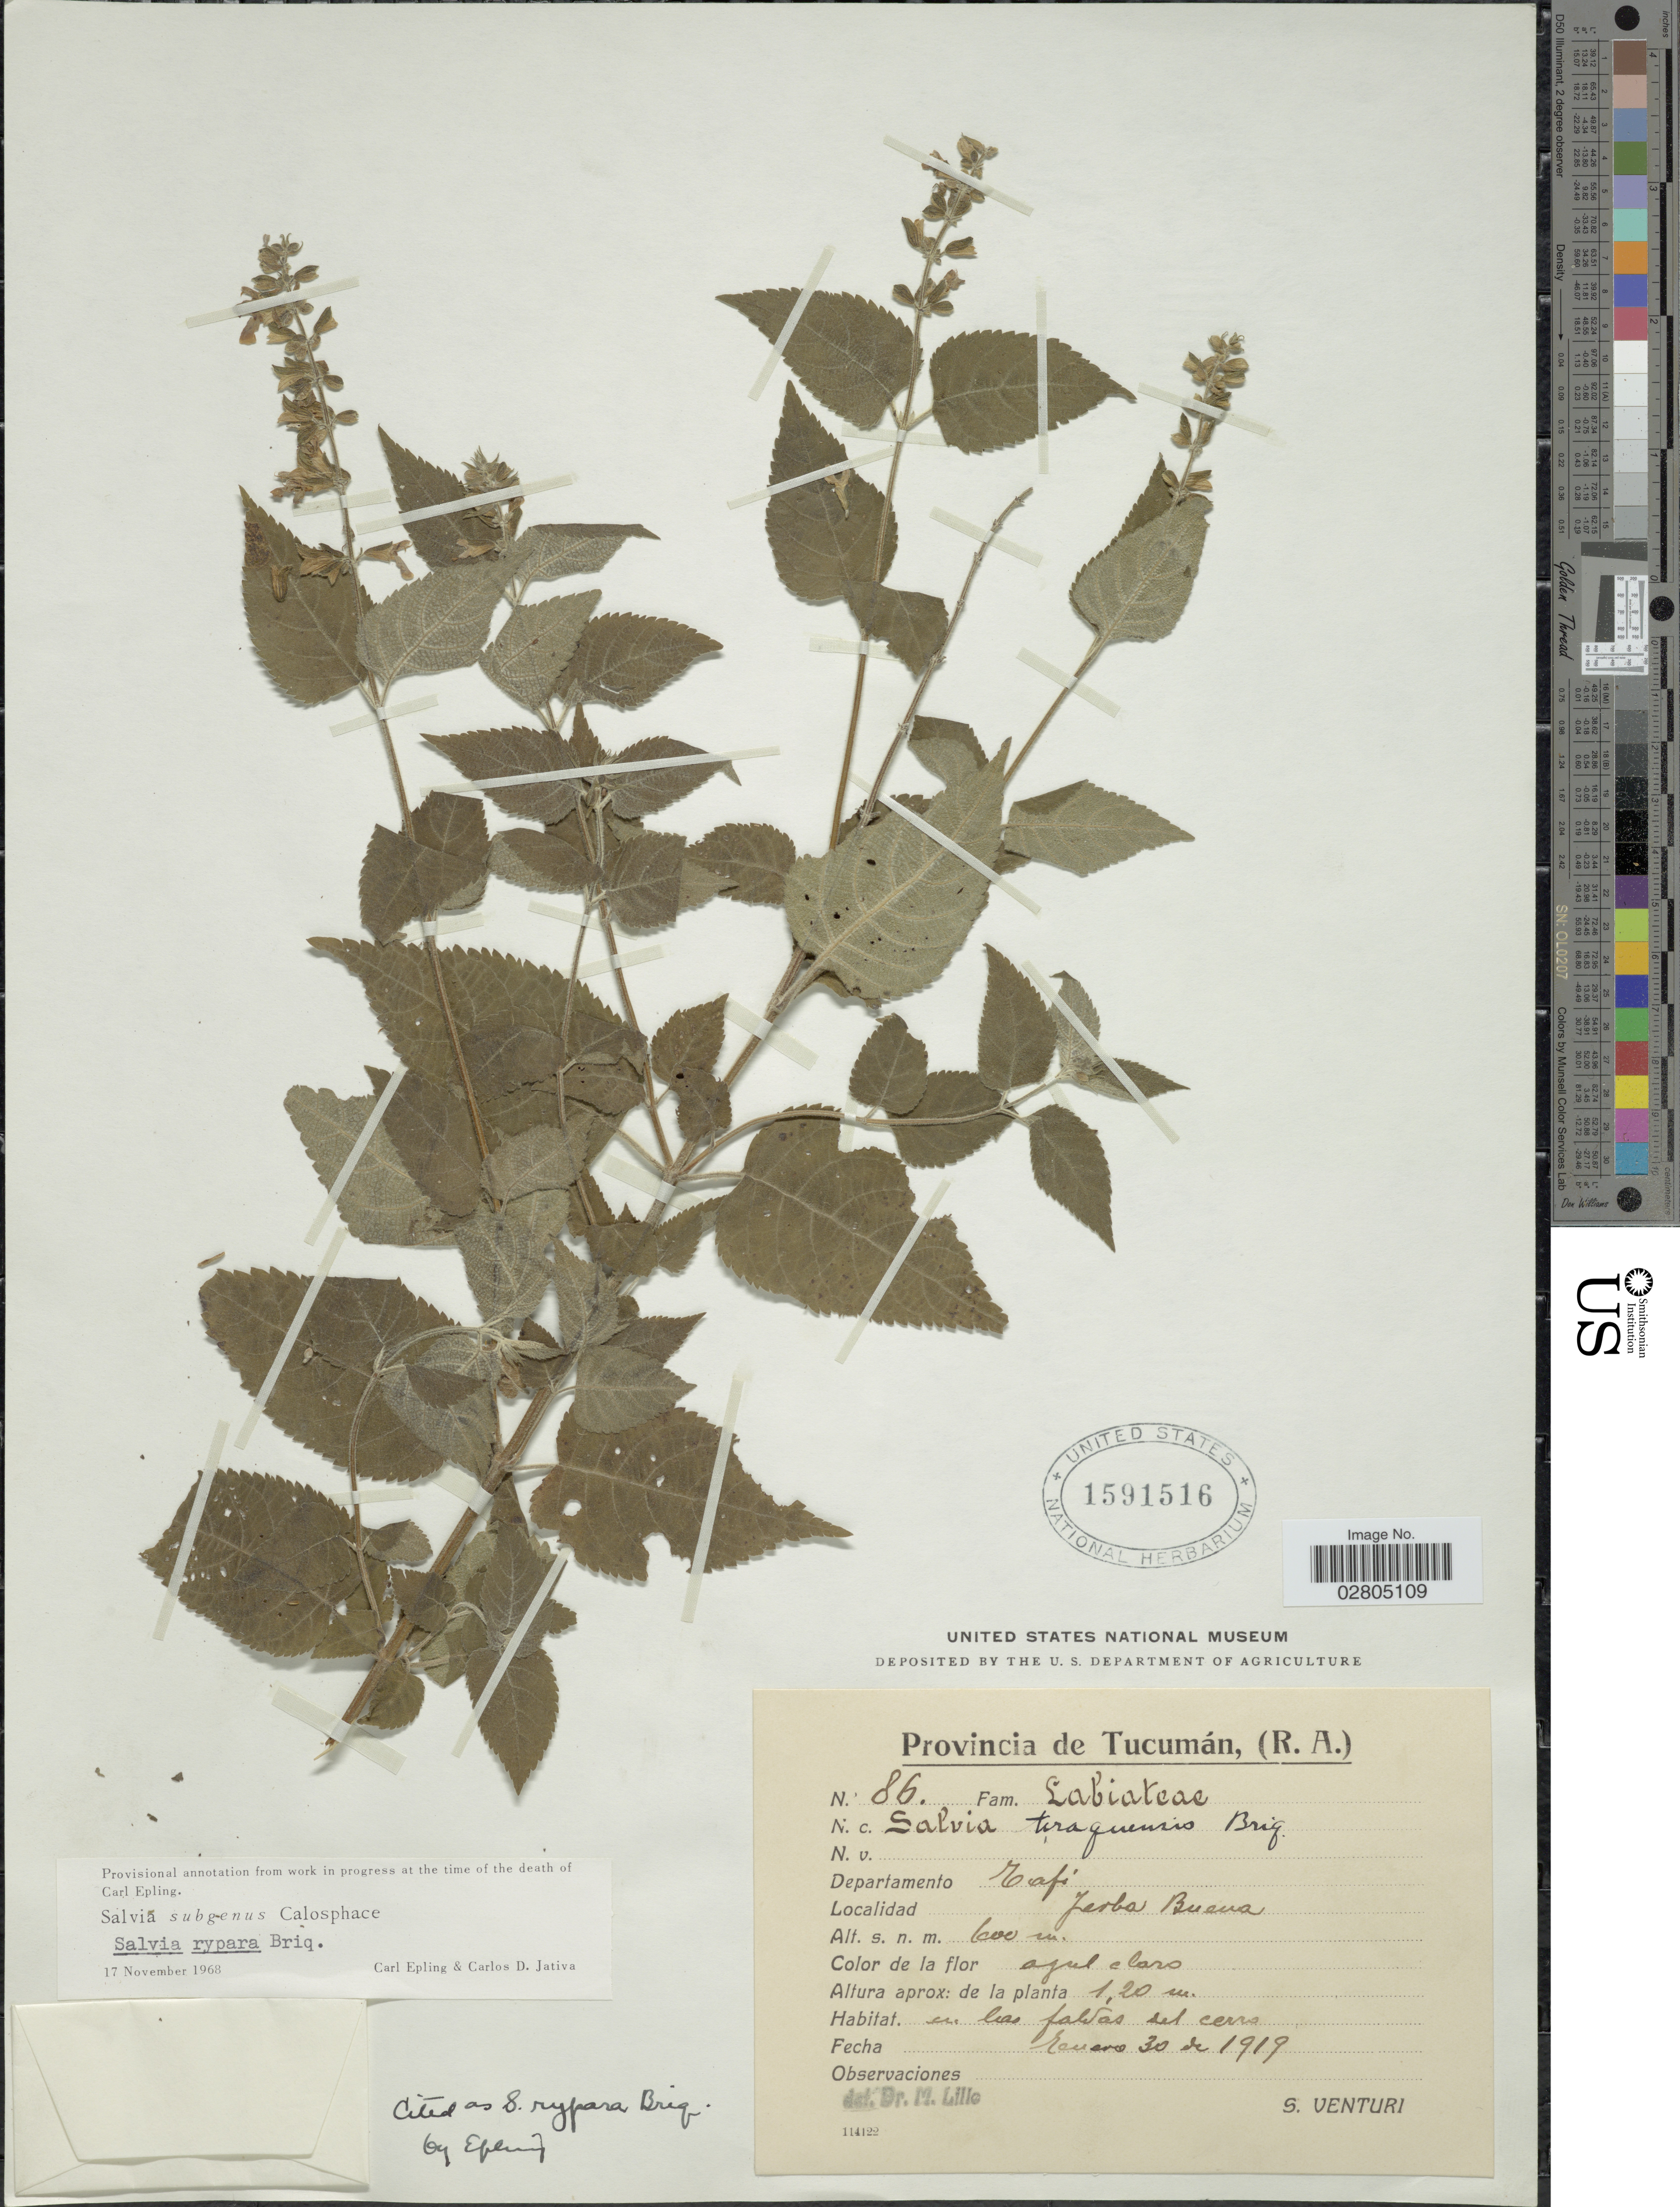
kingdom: Plantae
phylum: Tracheophyta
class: Magnoliopsida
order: Lamiales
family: Lamiaceae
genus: Salvia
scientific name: Salvia rusbyi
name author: Britton ex Rusby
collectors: S. Venturi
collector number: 86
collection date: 1919-01-30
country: Argentina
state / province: Tucuman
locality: Provincia de Tucumán, R.A., Departamento Tafi, Jerba Buena.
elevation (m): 600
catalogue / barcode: US 1591516